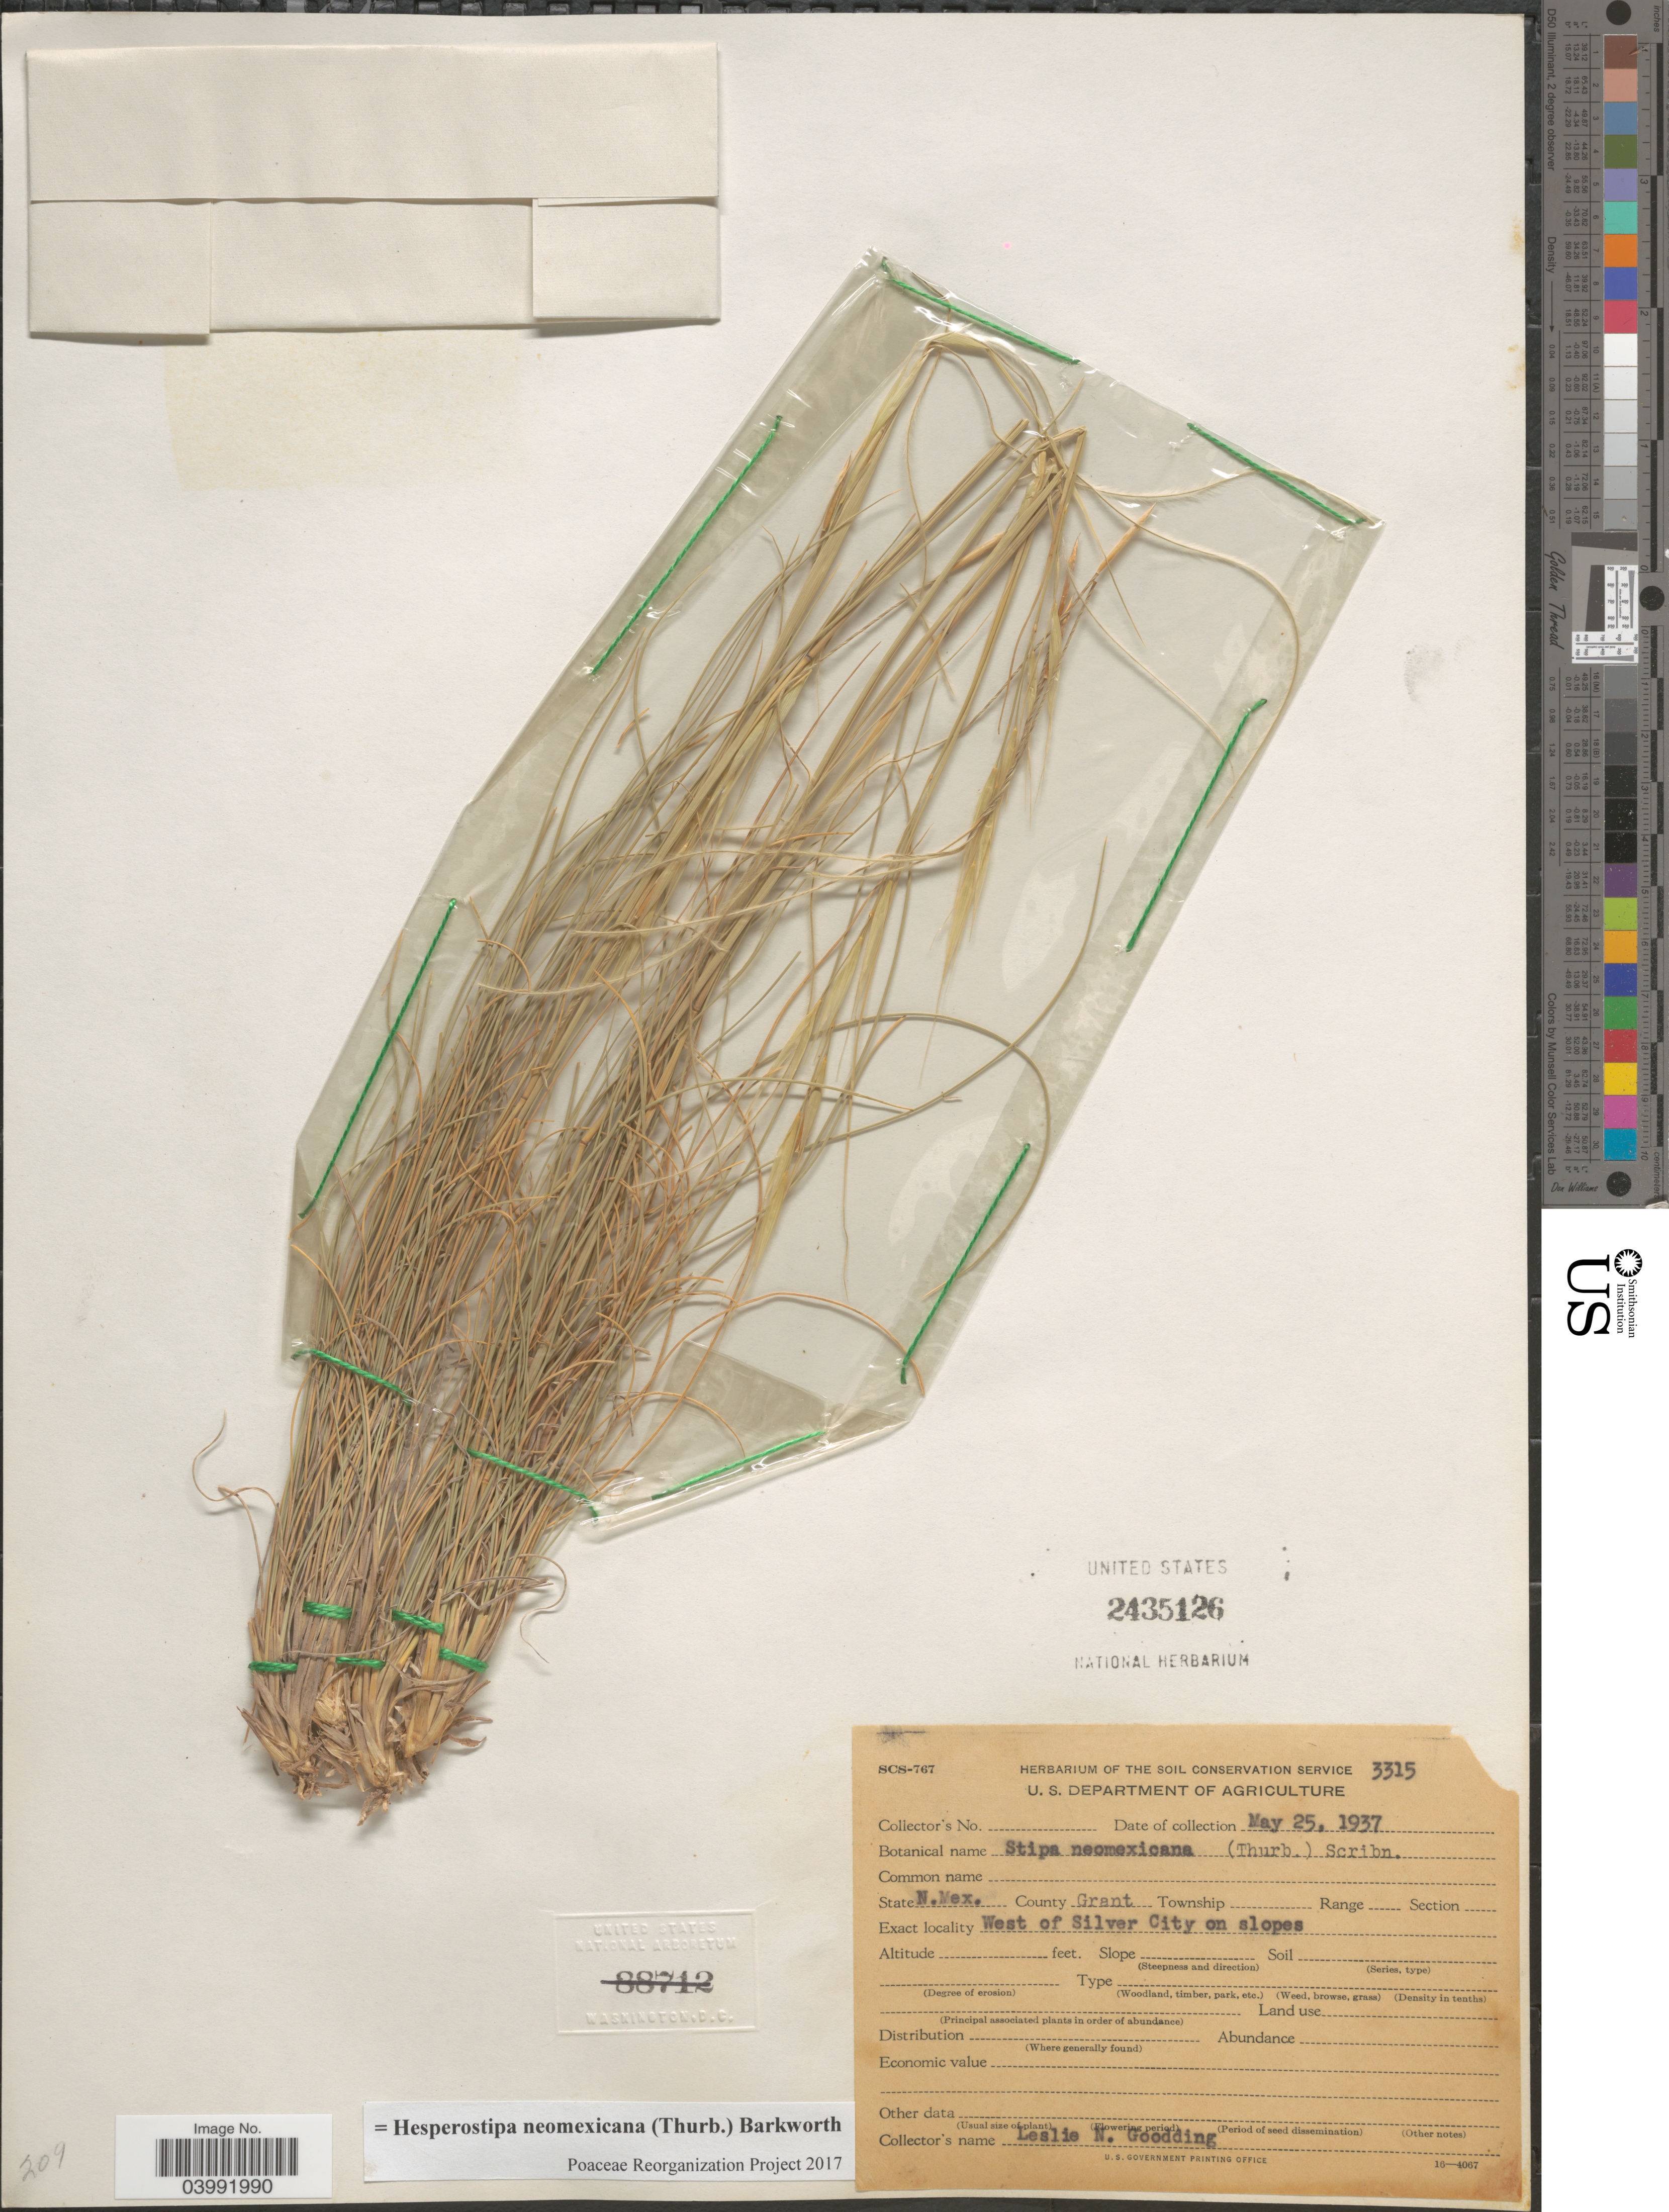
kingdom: Plantae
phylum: Tracheophyta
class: Liliopsida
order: Poales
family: Poaceae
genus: Hesperostipa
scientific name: Hesperostipa neomexicana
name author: (Thurb.) Barkworth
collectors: L. N. Goodding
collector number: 3315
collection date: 1937-05-25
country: United States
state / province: New Mexico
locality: County Grant. West of Silver City on slopes.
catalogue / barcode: US 2435126